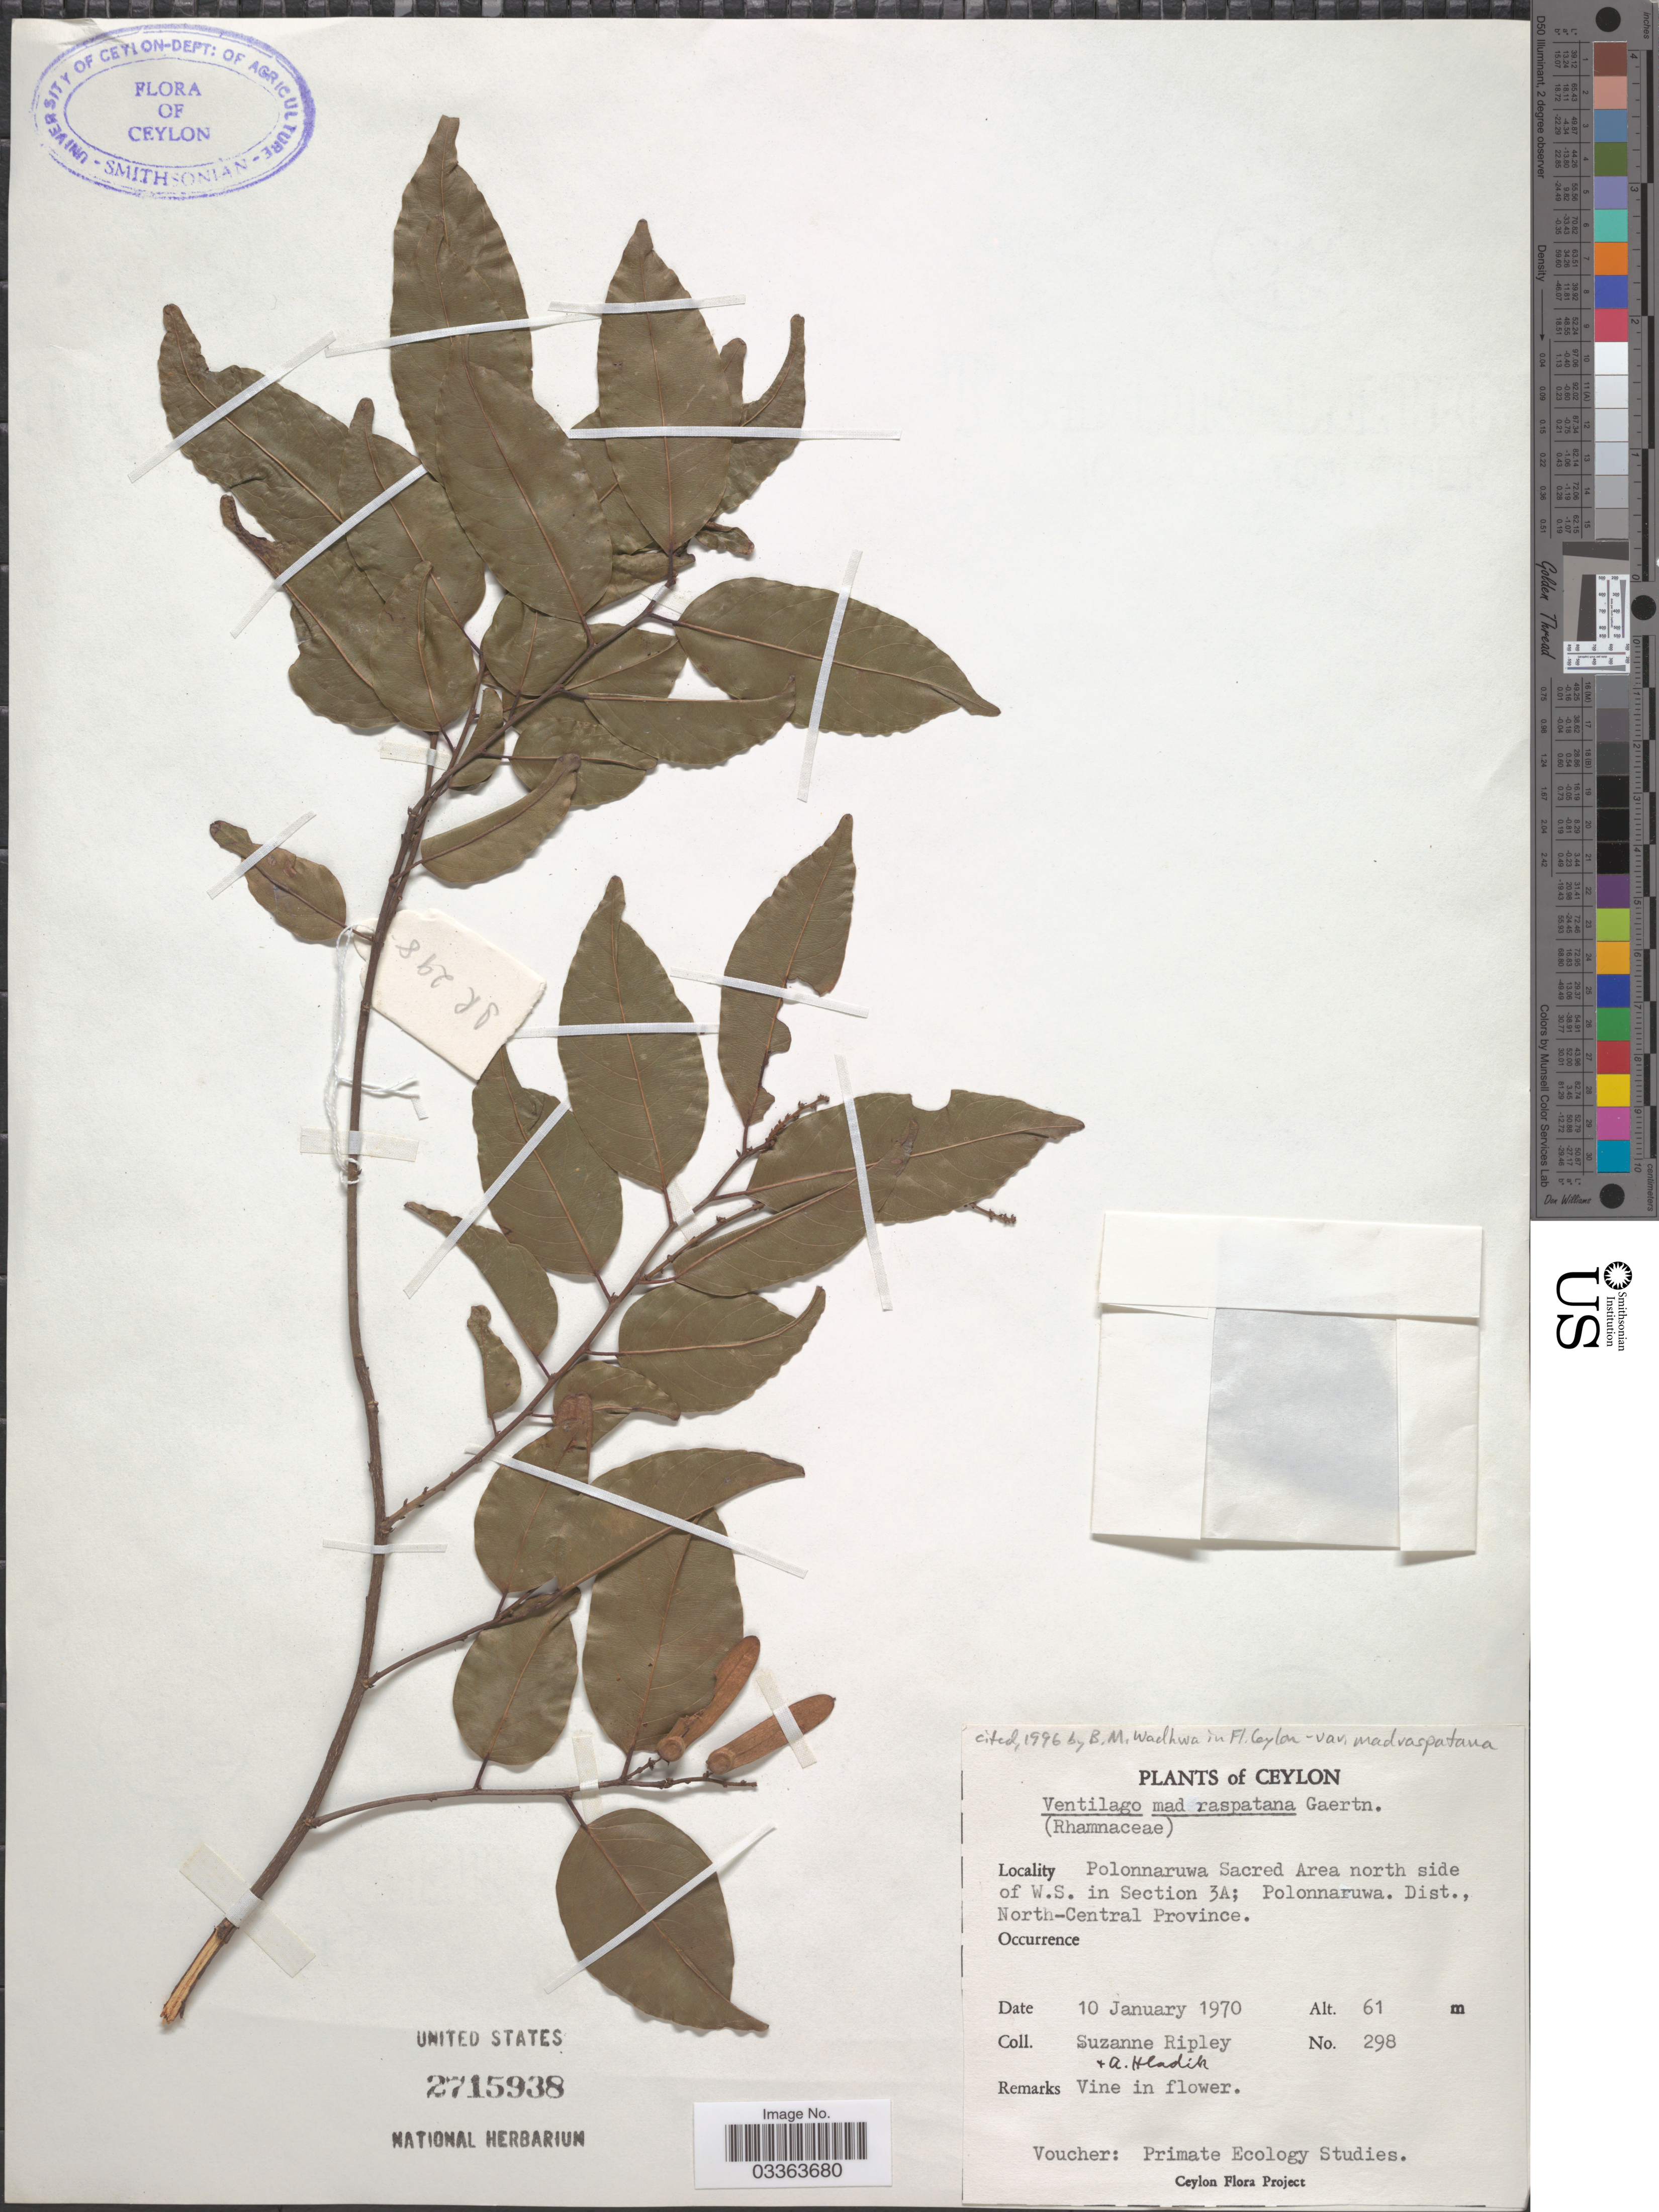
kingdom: Plantae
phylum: Tracheophyta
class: Magnoliopsida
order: Rosales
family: Rhamnaceae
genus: Ventilago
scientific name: Ventilago madraspatana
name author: Gaertn.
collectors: S. Ripley & A. Hladik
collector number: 298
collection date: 1970-01-10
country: Sri Lanka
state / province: North Central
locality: Ceylon. Polonnaruwa Sacred Area north side of W.S. in Section 3A; Polonnaruwa. Dist.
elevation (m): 61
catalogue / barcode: US 2715938